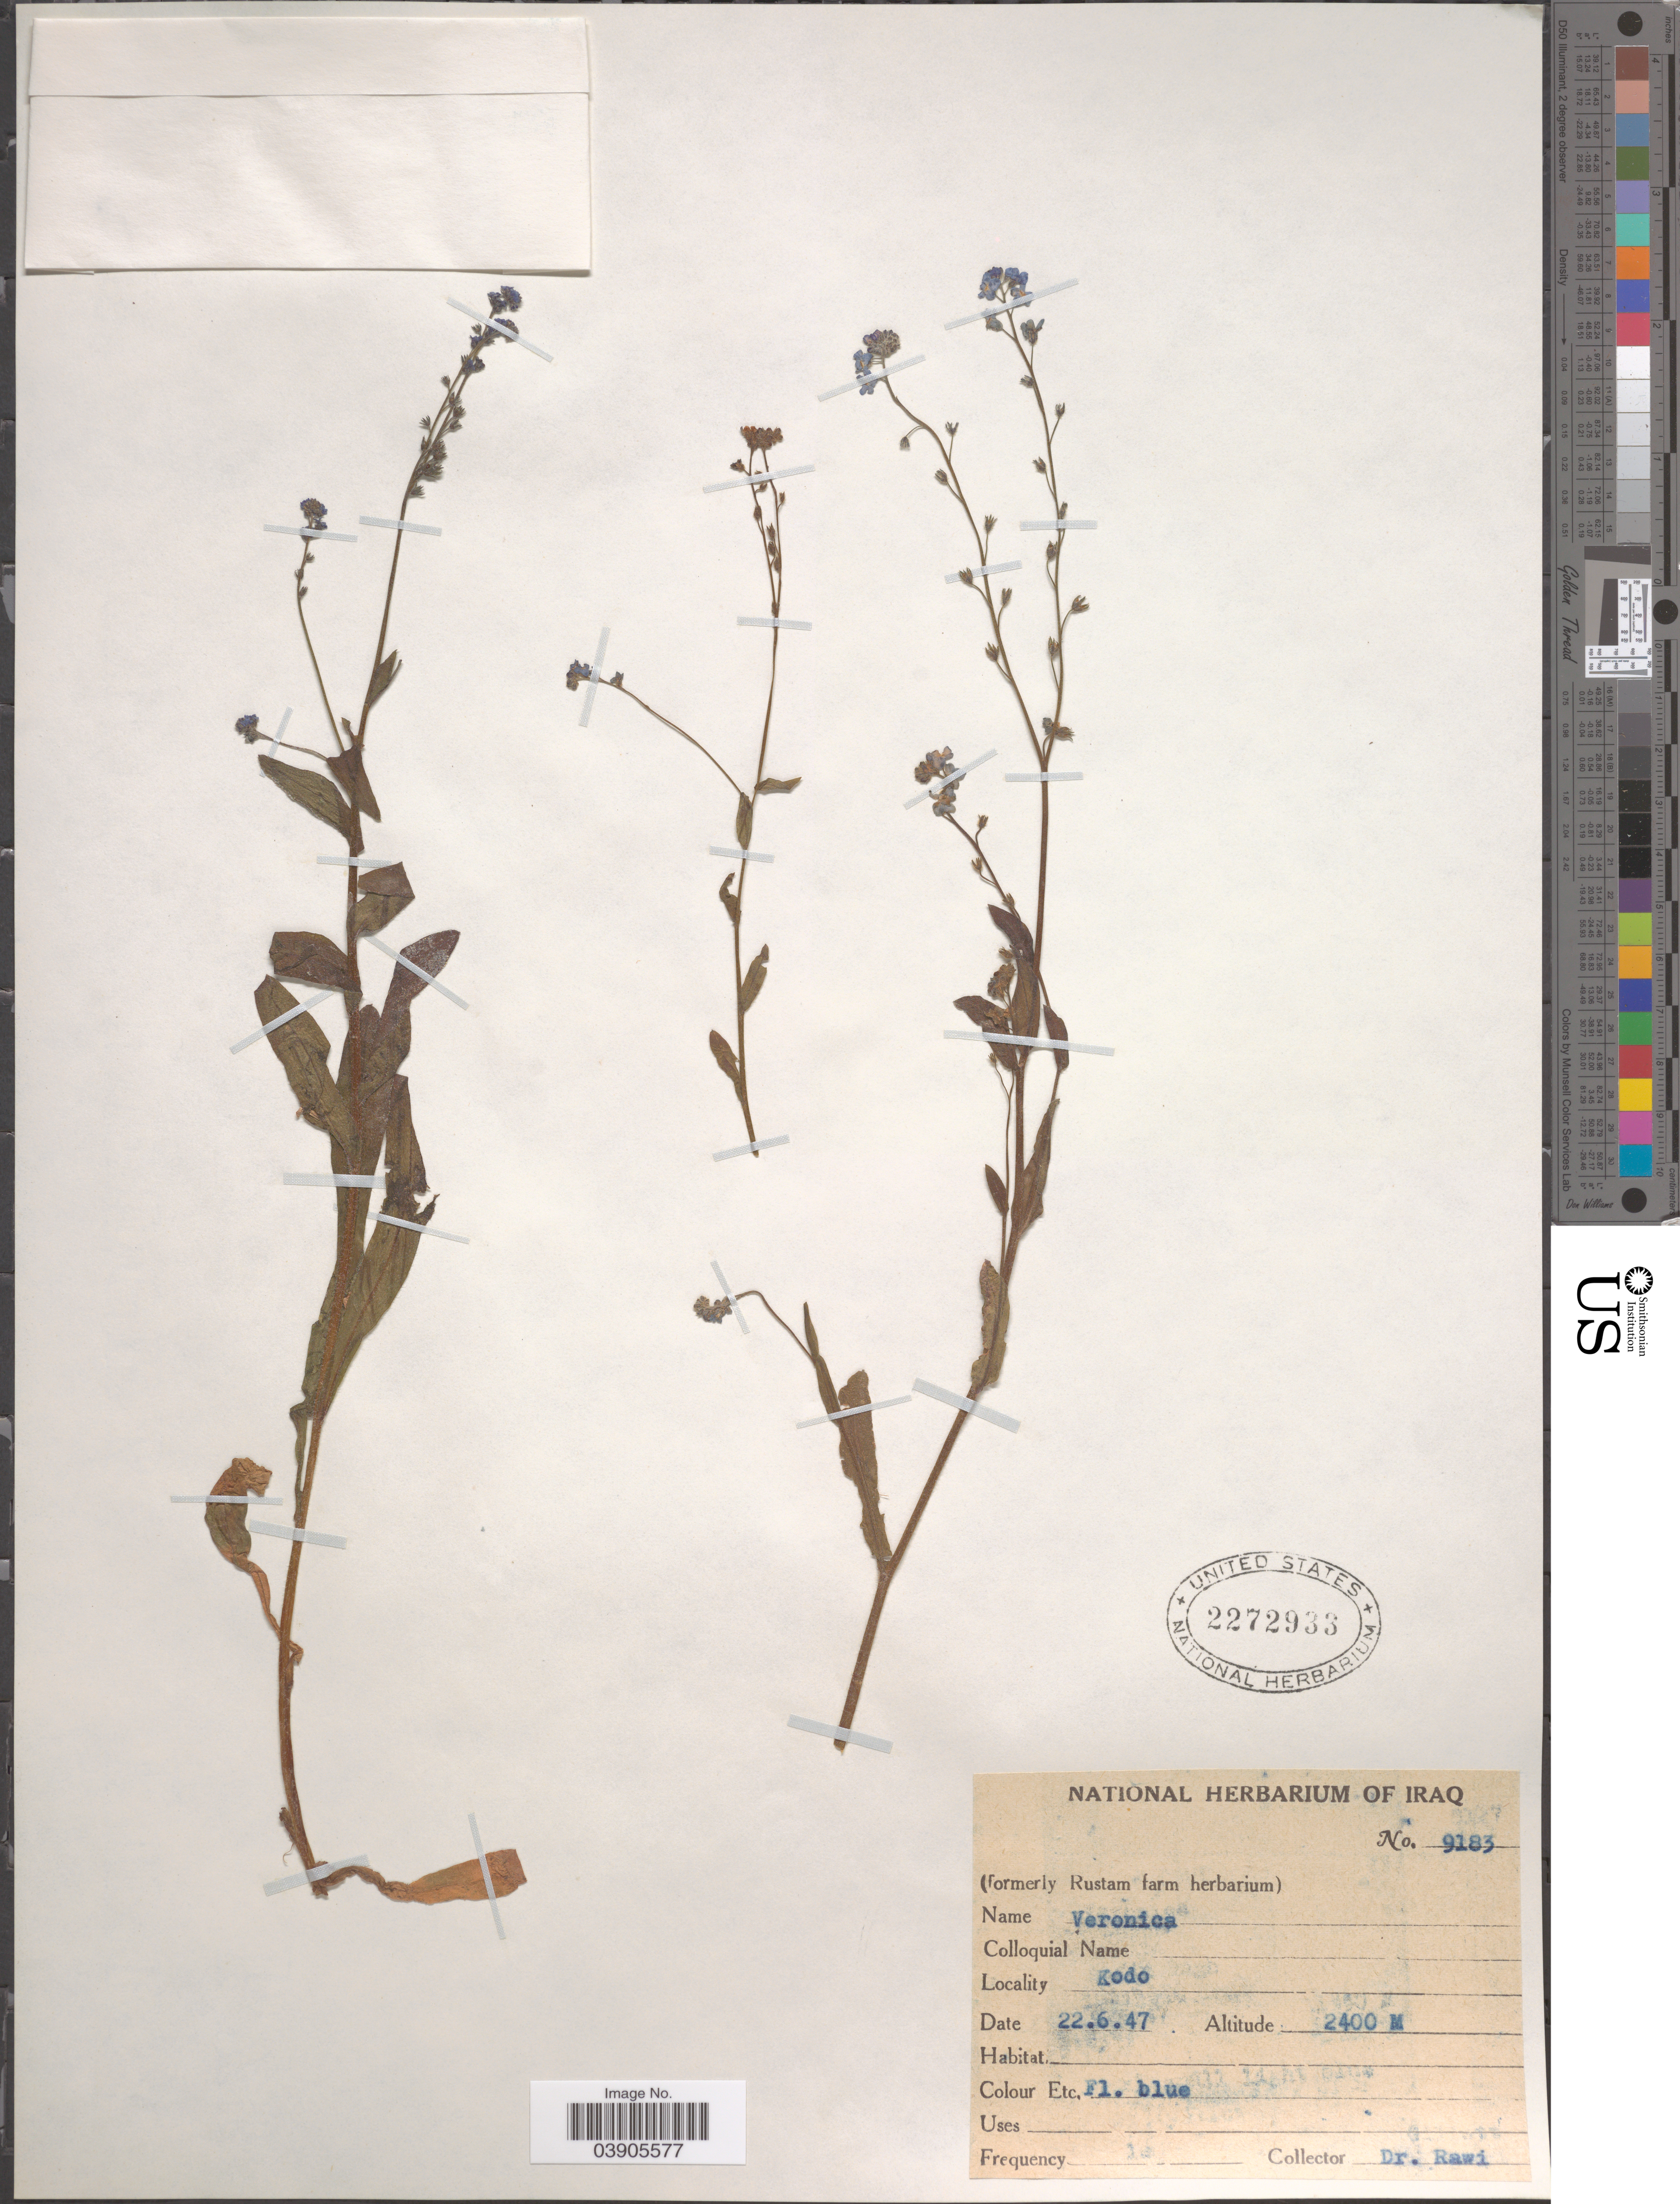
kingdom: Plantae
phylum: Tracheophyta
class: Magnoliopsida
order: Boraginales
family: Boraginaceae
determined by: Albach, Dirk C.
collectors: -. Rawi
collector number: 9183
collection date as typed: Transcribed d/m/y: 22/6/47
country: Iraq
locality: Kodo.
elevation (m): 2400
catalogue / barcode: US 2272933